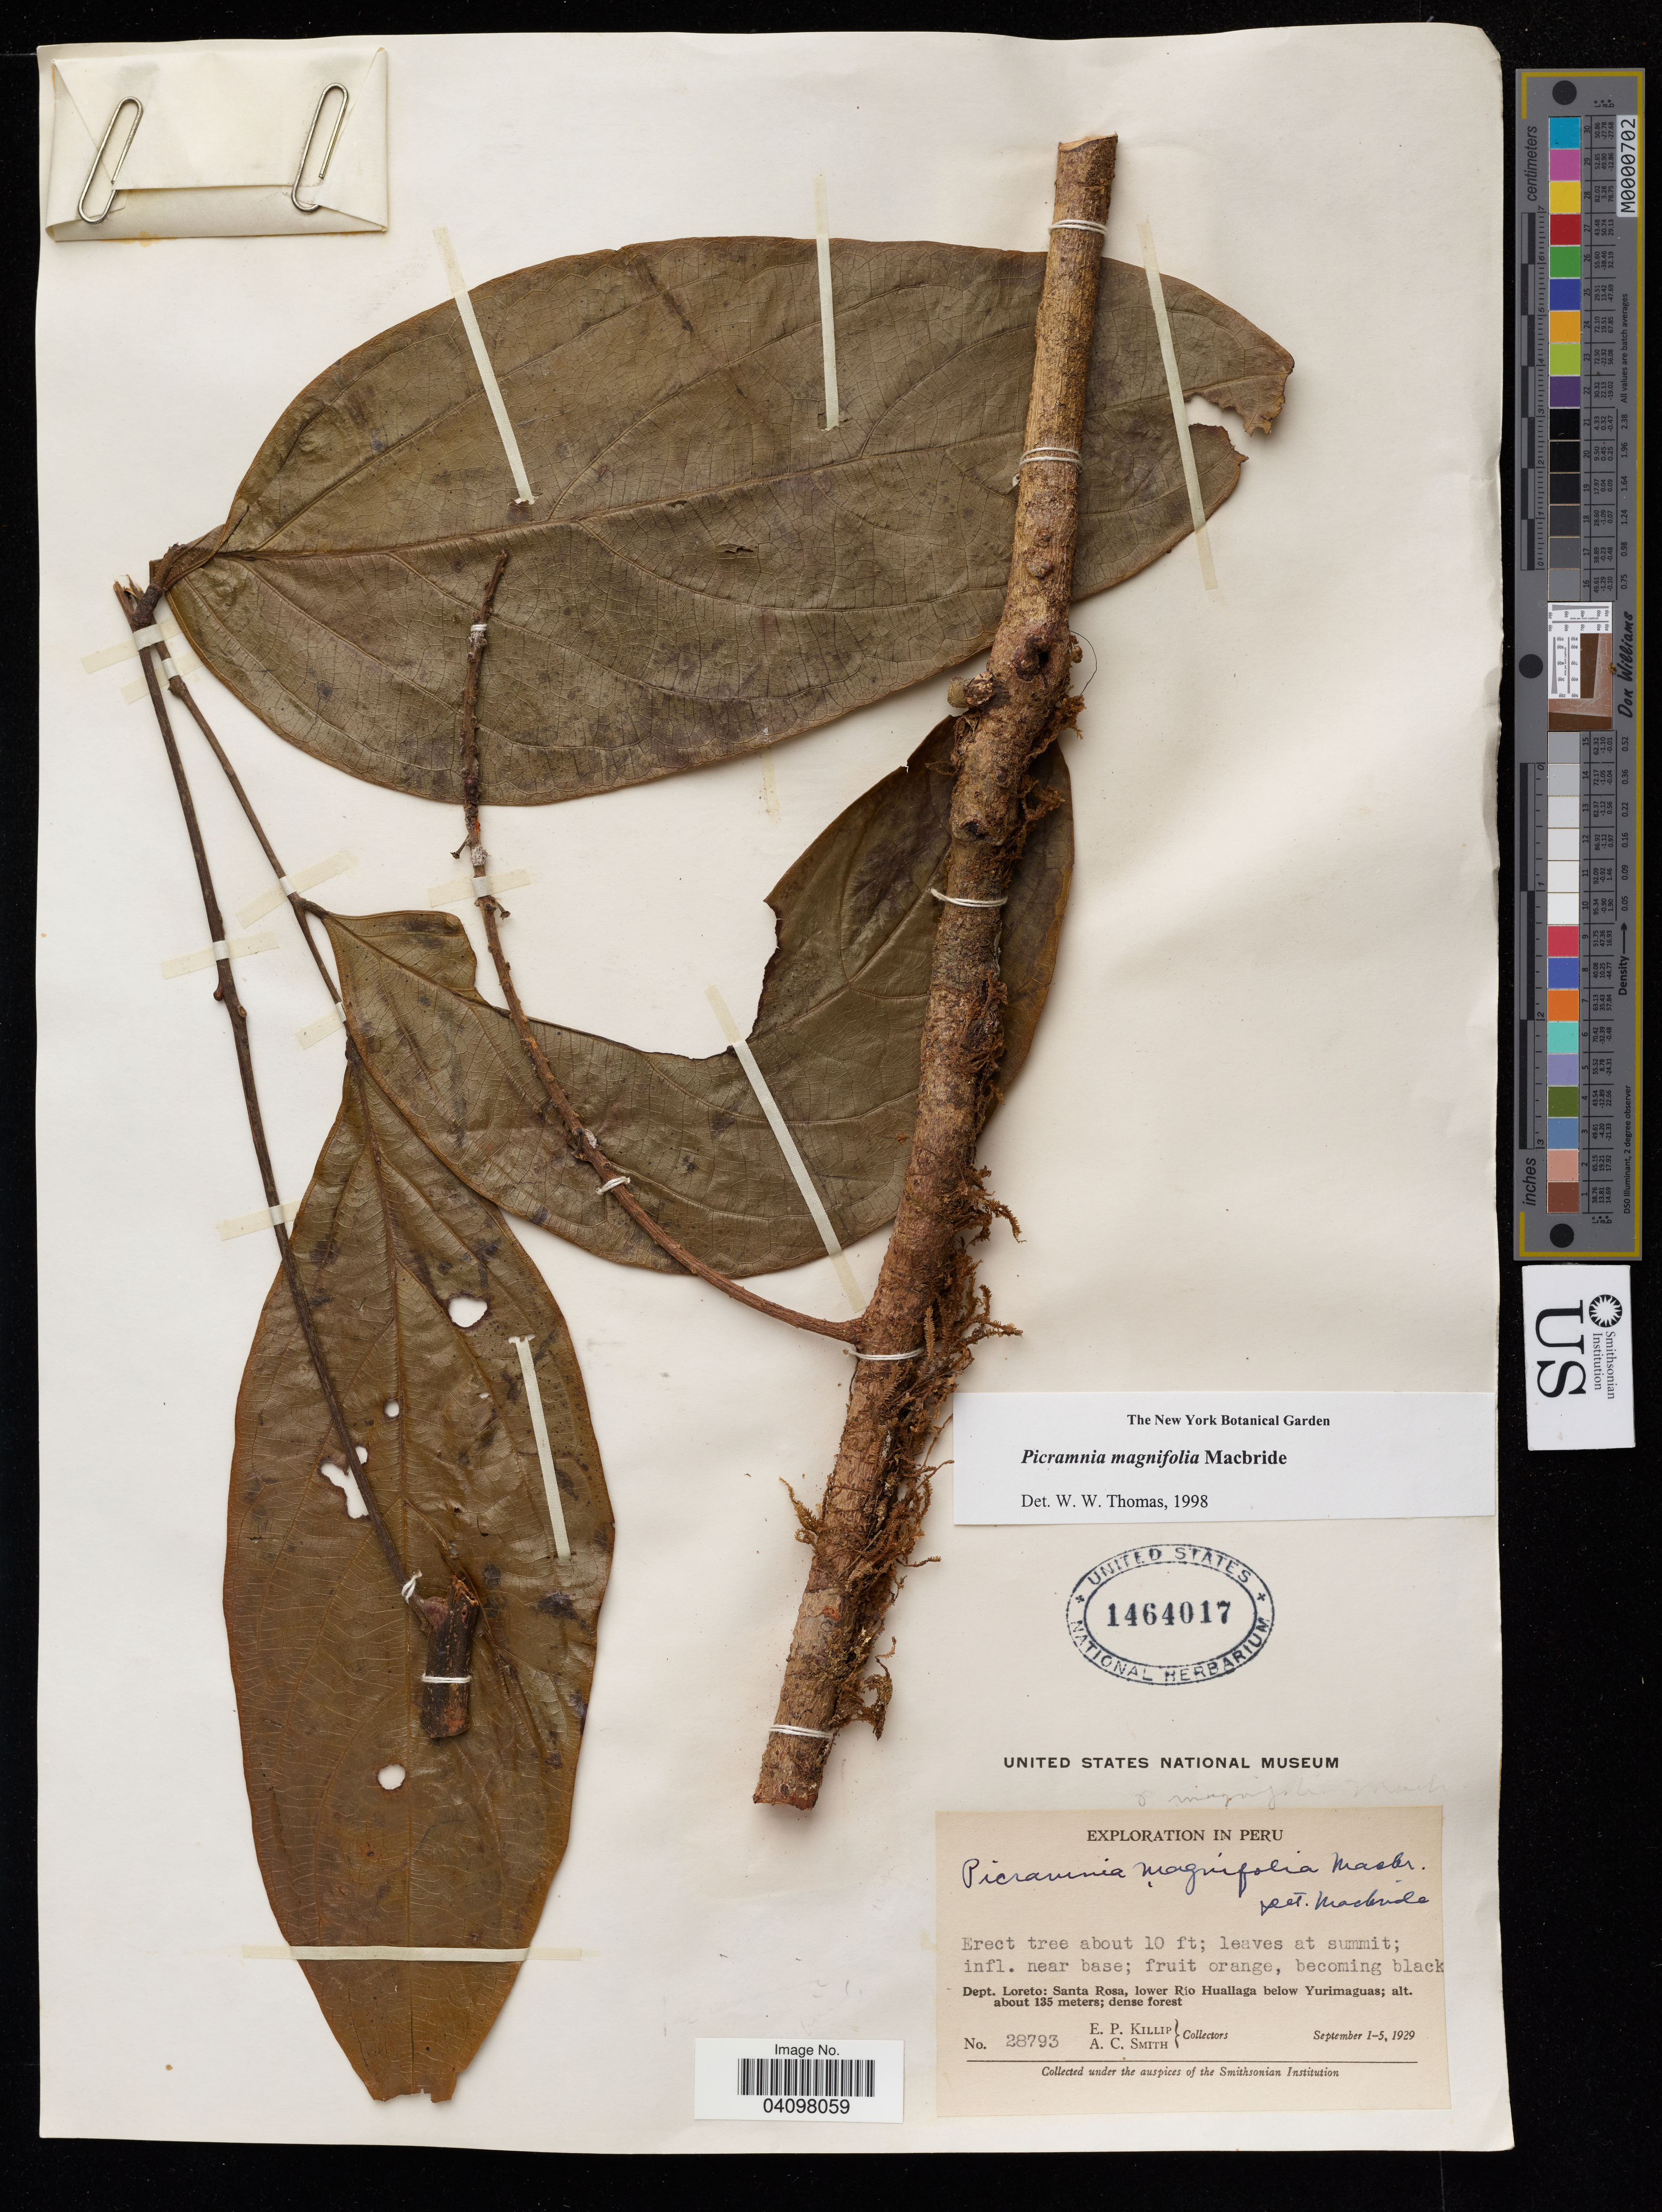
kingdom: Plantae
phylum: Tracheophyta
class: Magnoliopsida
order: Picramniales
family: Picramniaceae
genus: Picramnia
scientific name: Picramnia magnifolia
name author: J.F. Macbr.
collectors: E. P. Killip & A. C. Smith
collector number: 28793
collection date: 1929-09-01/1929-09-05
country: Peru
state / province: Loreto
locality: Santa Rosa, lower Río Huallaga below Yurimaguas.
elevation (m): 135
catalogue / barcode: US 1464017